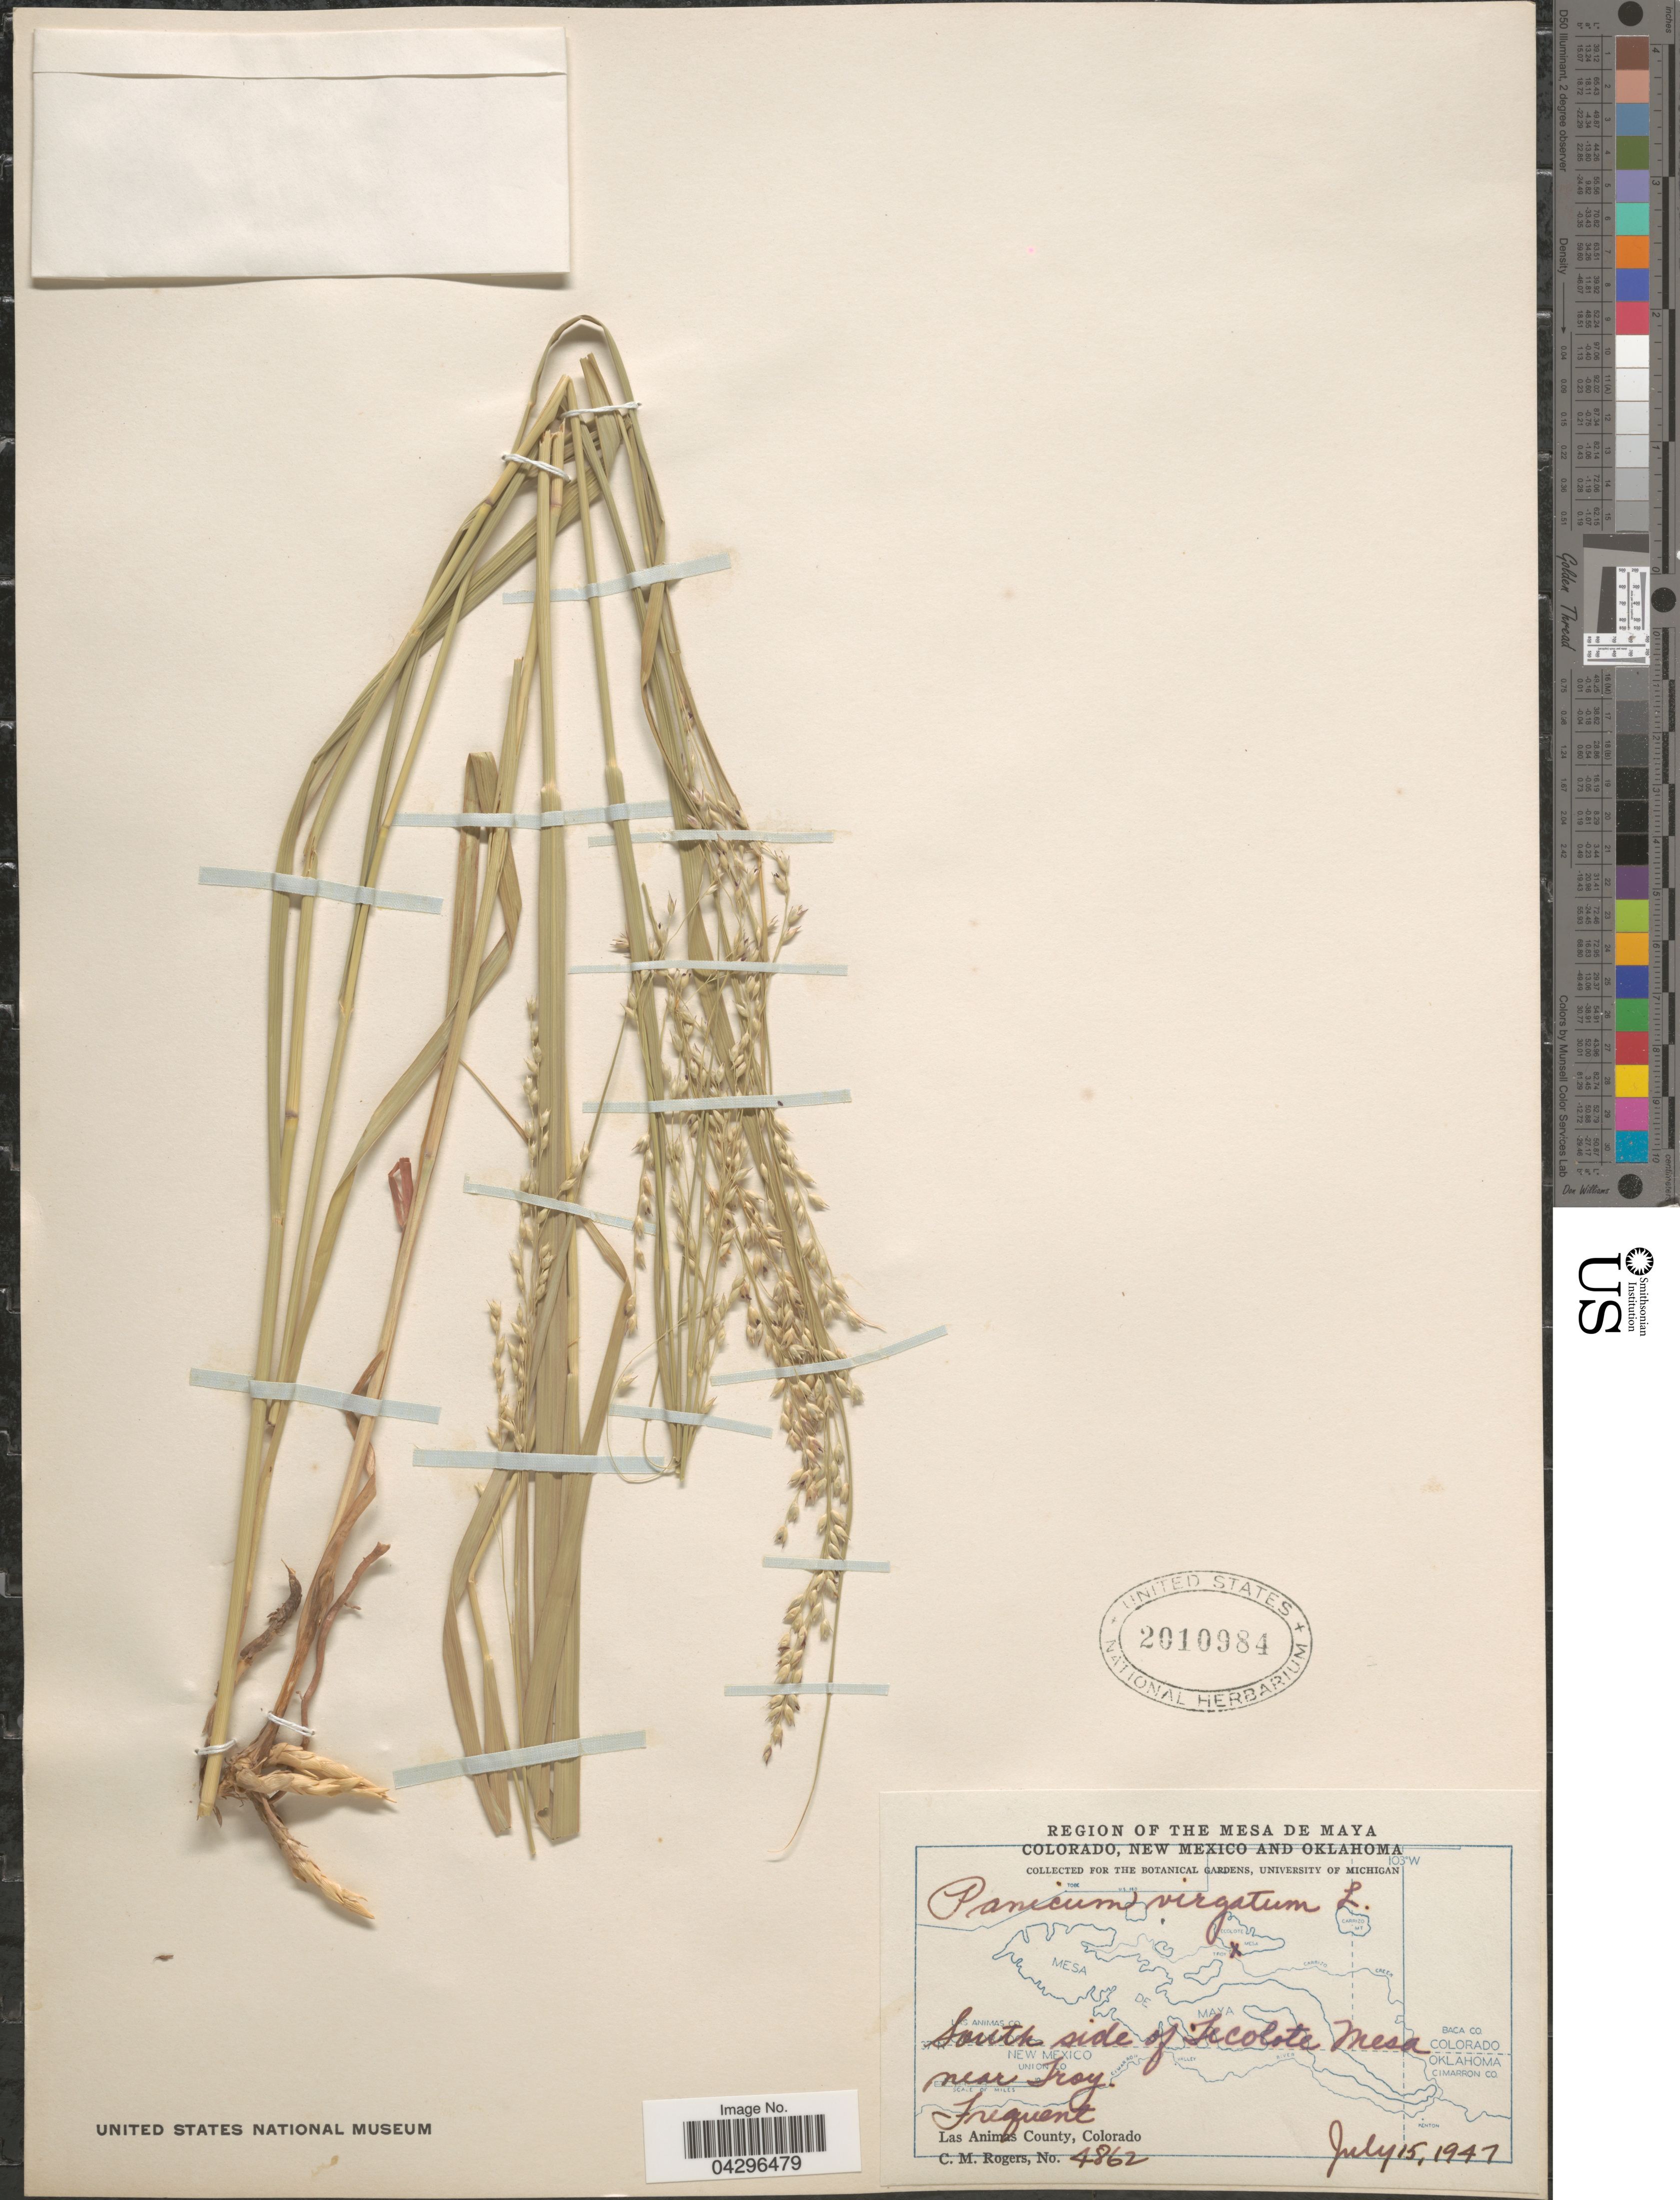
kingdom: Plantae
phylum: Tracheophyta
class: Liliopsida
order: Poales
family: Poaceae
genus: Panicum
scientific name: Panicum virgatum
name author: L.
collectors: C. M. Rogers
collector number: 4862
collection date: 1947-07-15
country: United States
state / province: Colorado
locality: Region of the Mesa de Maya. South side of Tecolote Mesa near Troy. Las Animas County.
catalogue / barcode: US 2010984